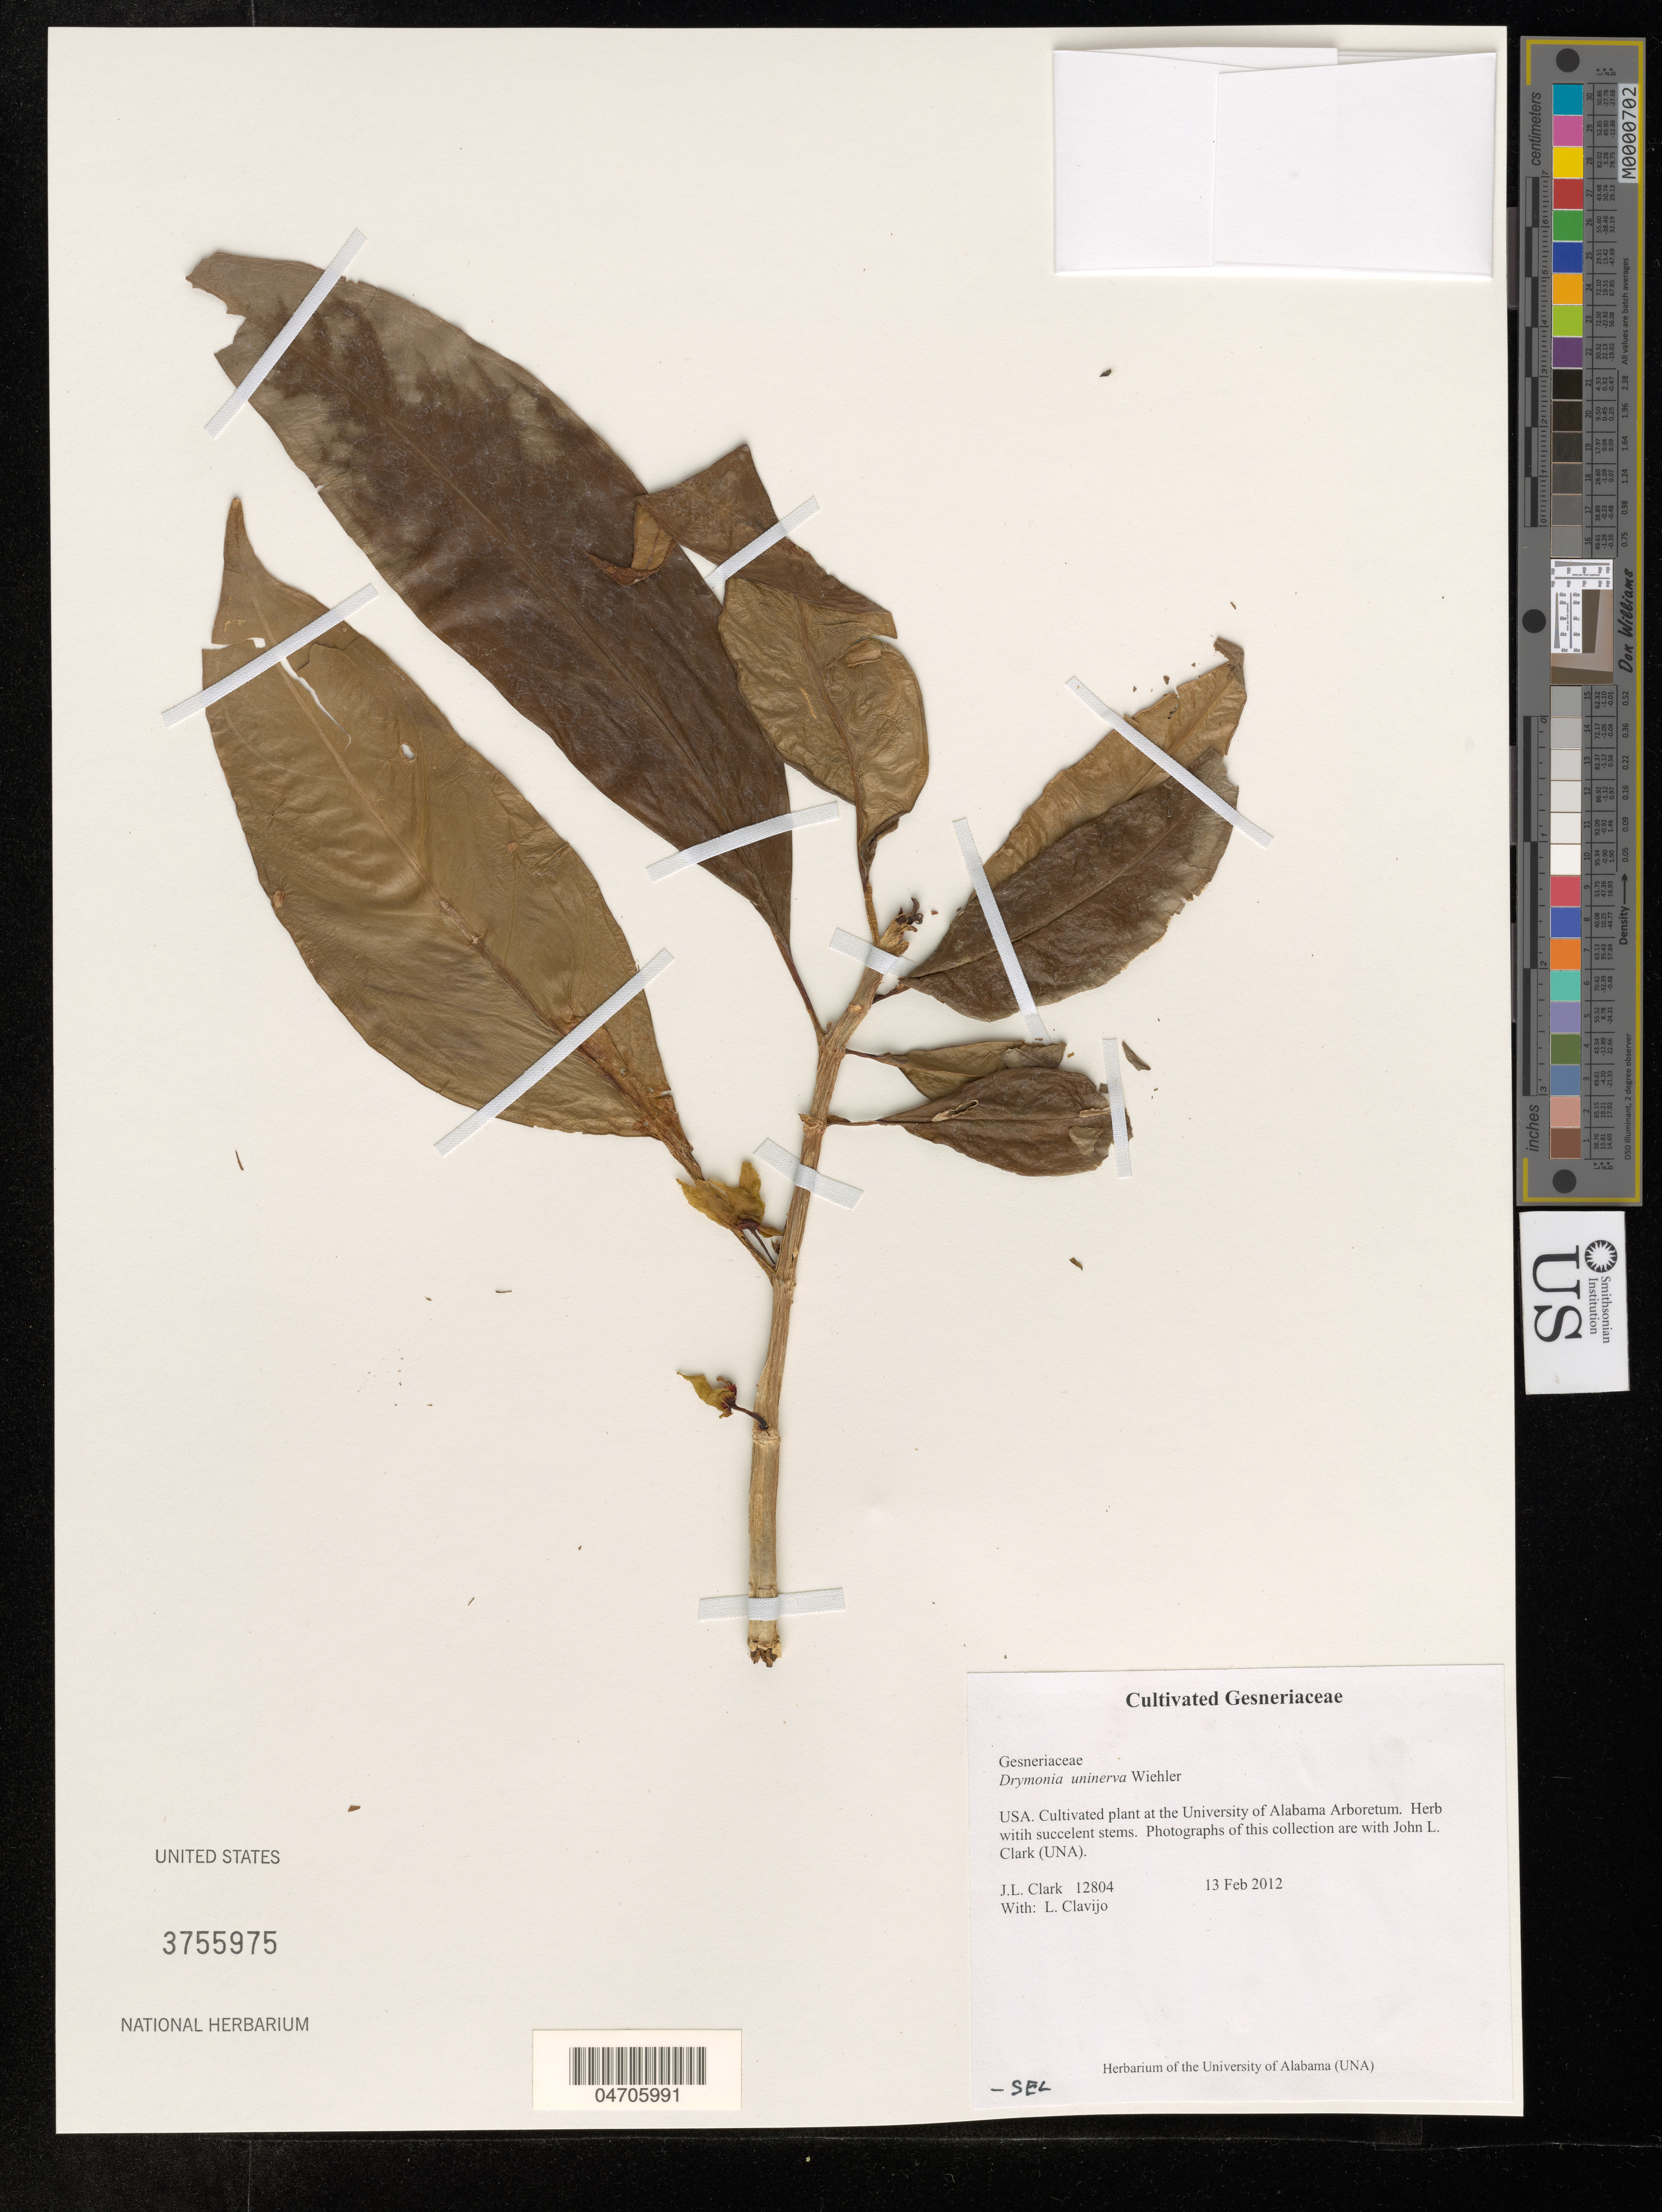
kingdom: Plantae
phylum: Tracheophyta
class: Magnoliopsida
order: Lamiales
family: Gesneriaceae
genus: Drymonia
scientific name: Drymonia uninerva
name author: Wiehler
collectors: J. L. Clark & L. Clavijo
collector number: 12804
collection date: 2012-02-13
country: United States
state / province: Alabama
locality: At the University of Alabama Arboretum.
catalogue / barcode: US 3755975